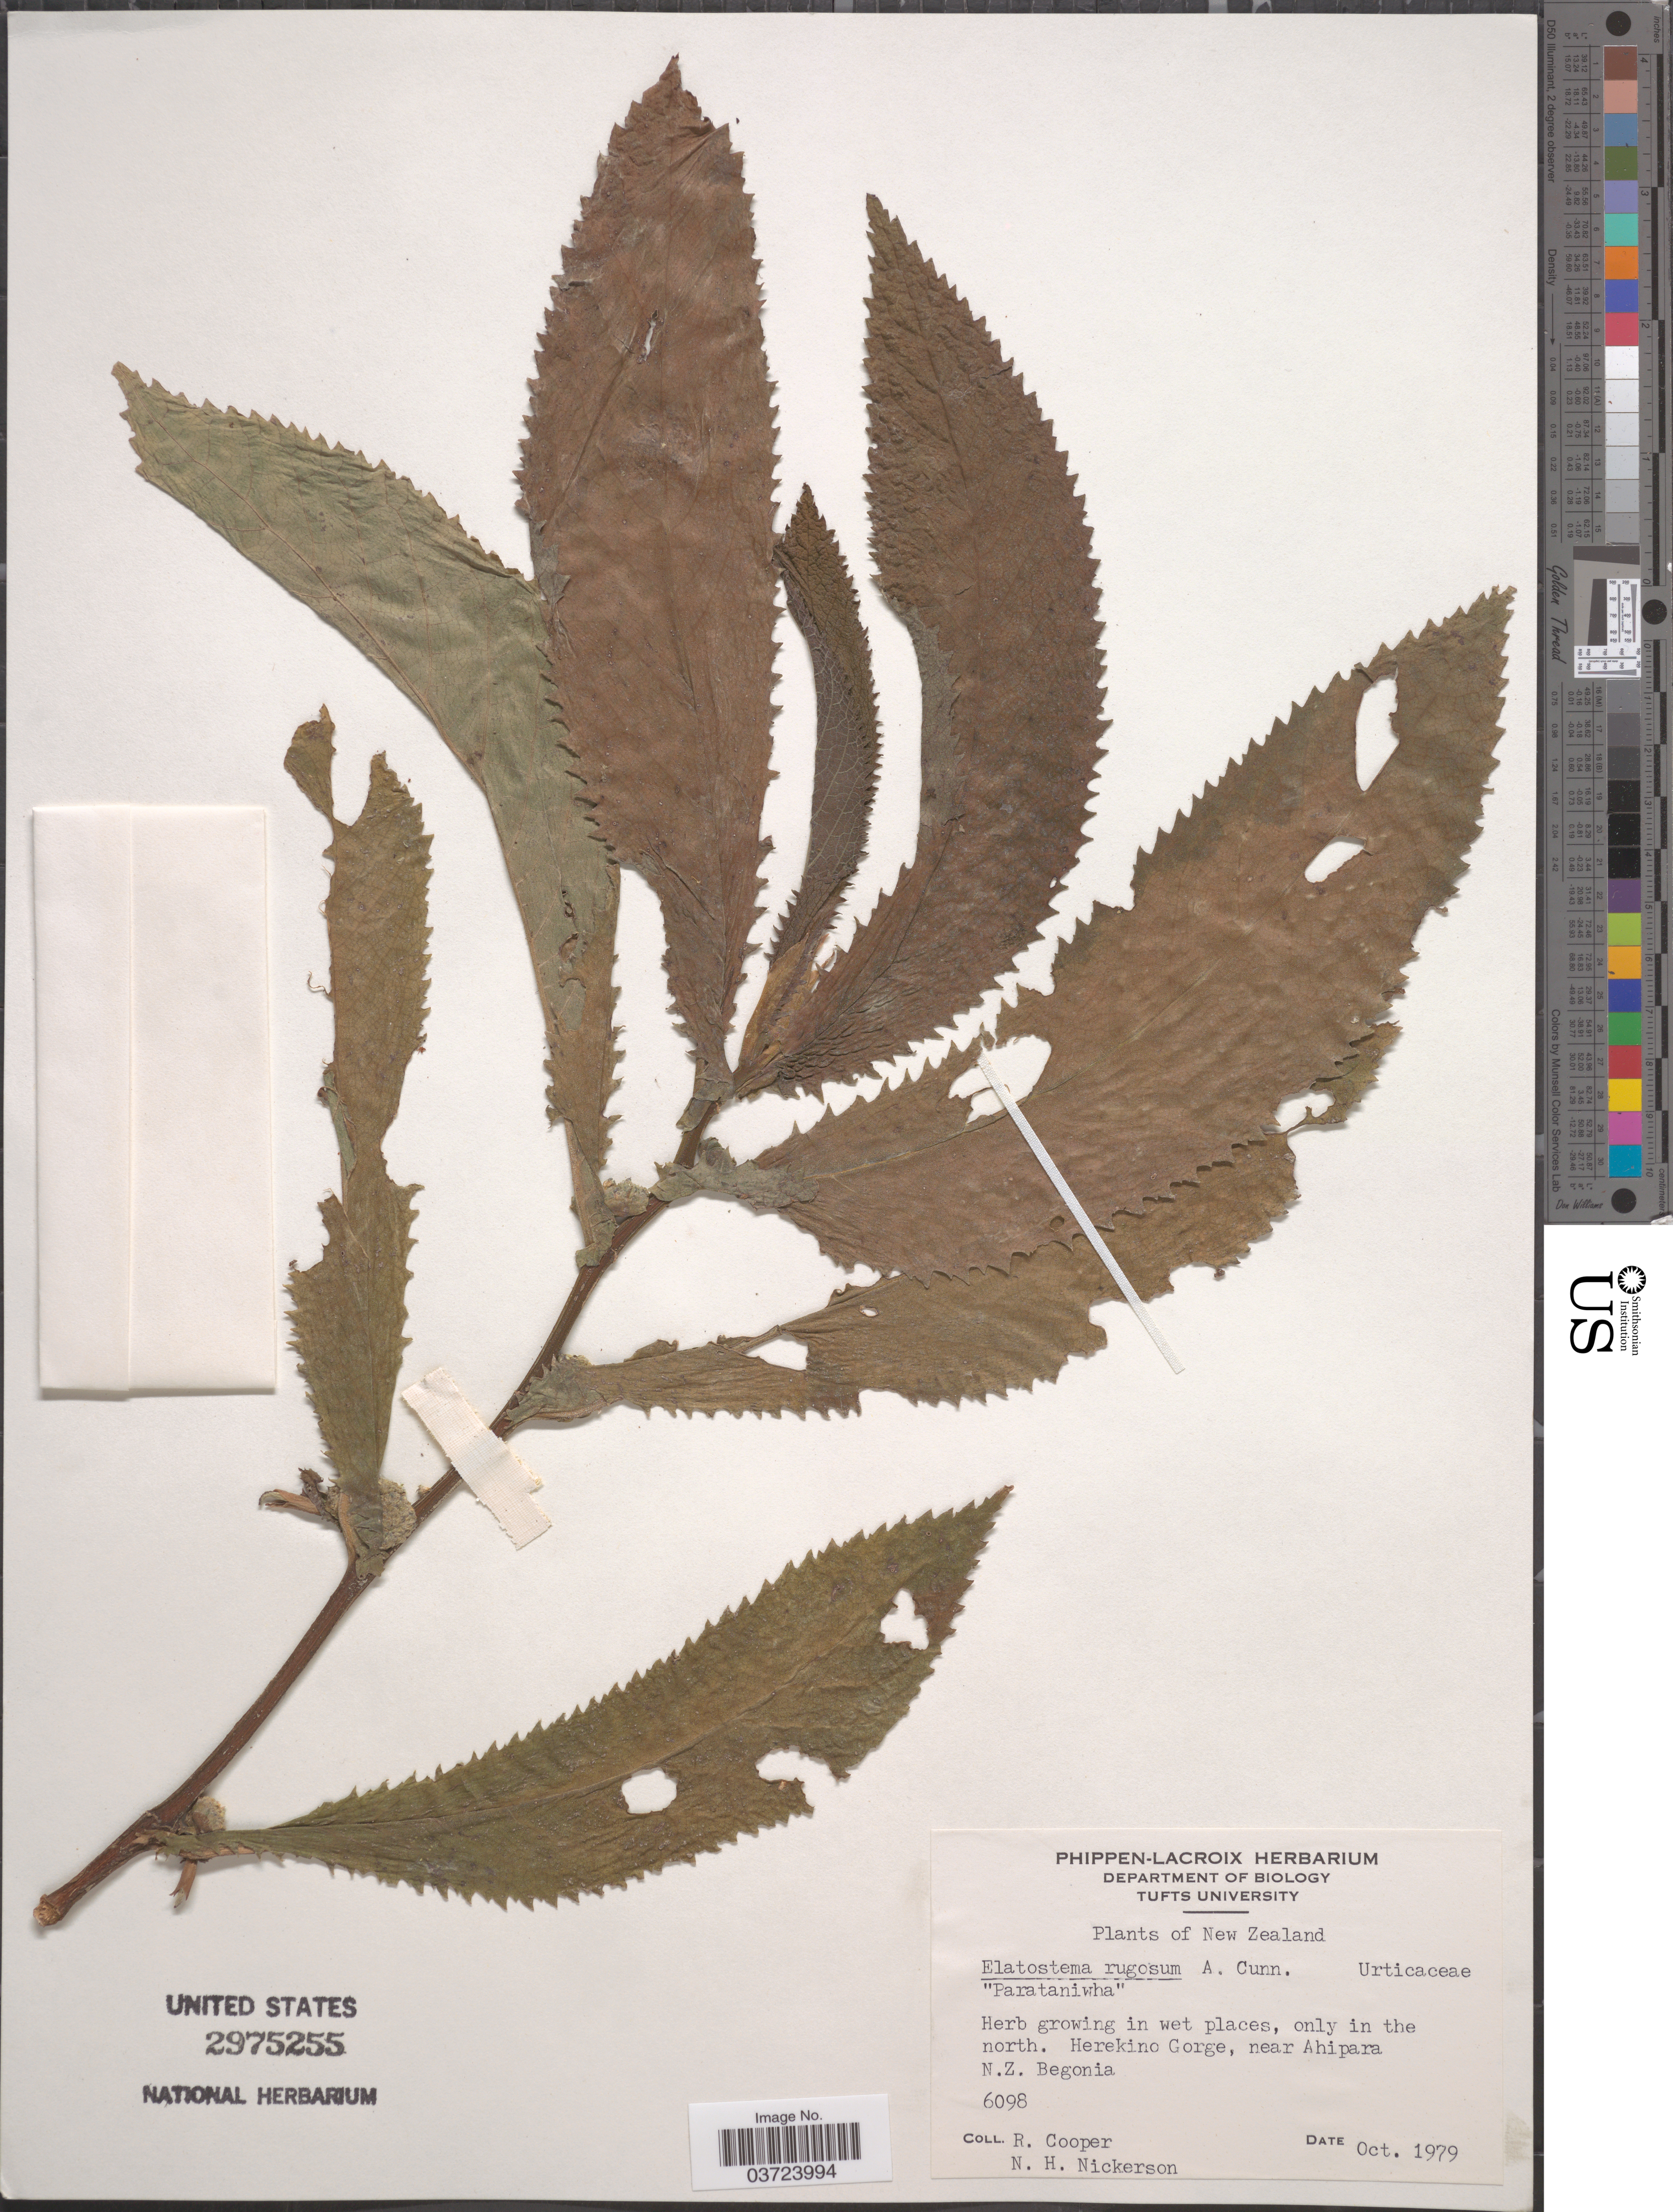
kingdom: Plantae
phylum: Tracheophyta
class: Magnoliopsida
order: Rosales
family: Urticaceae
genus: Elatostema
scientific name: Elatostema rugosum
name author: A. Cunn.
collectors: R. Cooper & N. Nickerson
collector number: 6098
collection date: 1979-10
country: New Zealand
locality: Only in the north. Herekino Gorge, near Ahipara N.Z. Begonia.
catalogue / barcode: US 2975255